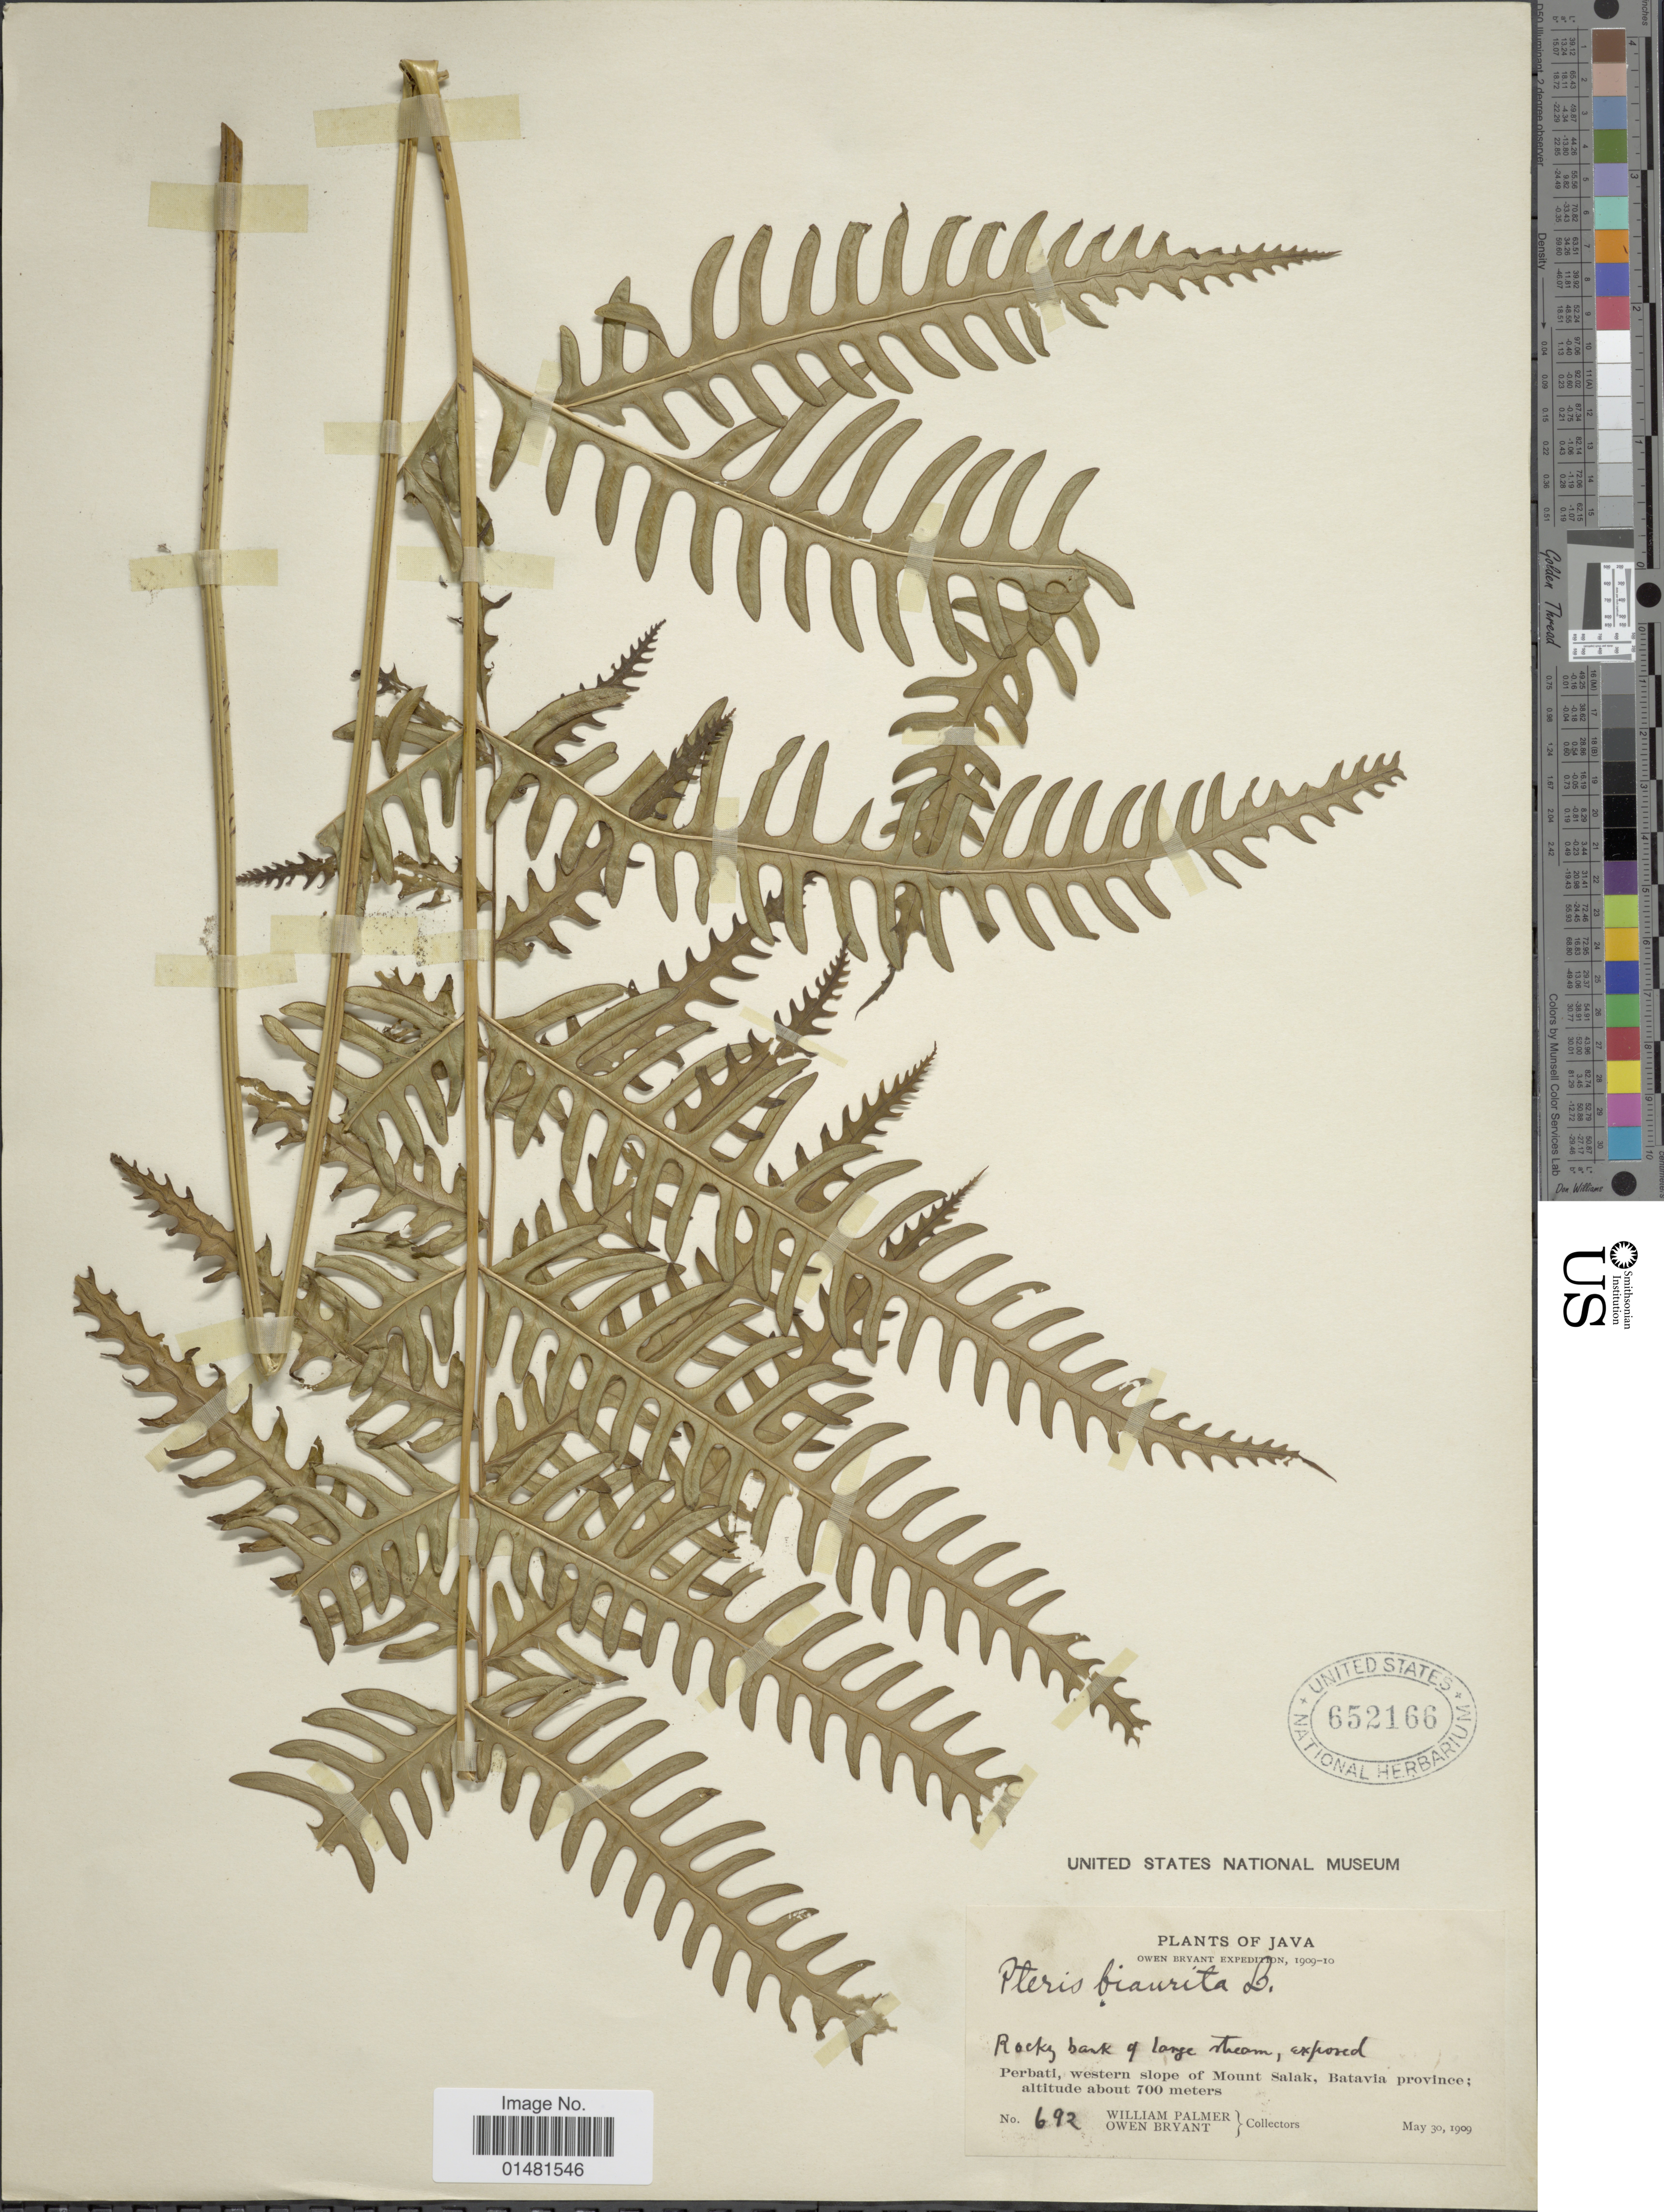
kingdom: Plantae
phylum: Tracheophyta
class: Polypodiopsida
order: Polypodiales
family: Pteridaceae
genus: Pteris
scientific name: Pteris biaurita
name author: L.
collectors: W. Palmer & O. Bryant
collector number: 692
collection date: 1909-05-30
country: Indonesia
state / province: Java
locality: Perbati, western slope of Mount Salak, Batavia province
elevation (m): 700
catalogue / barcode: US 652166